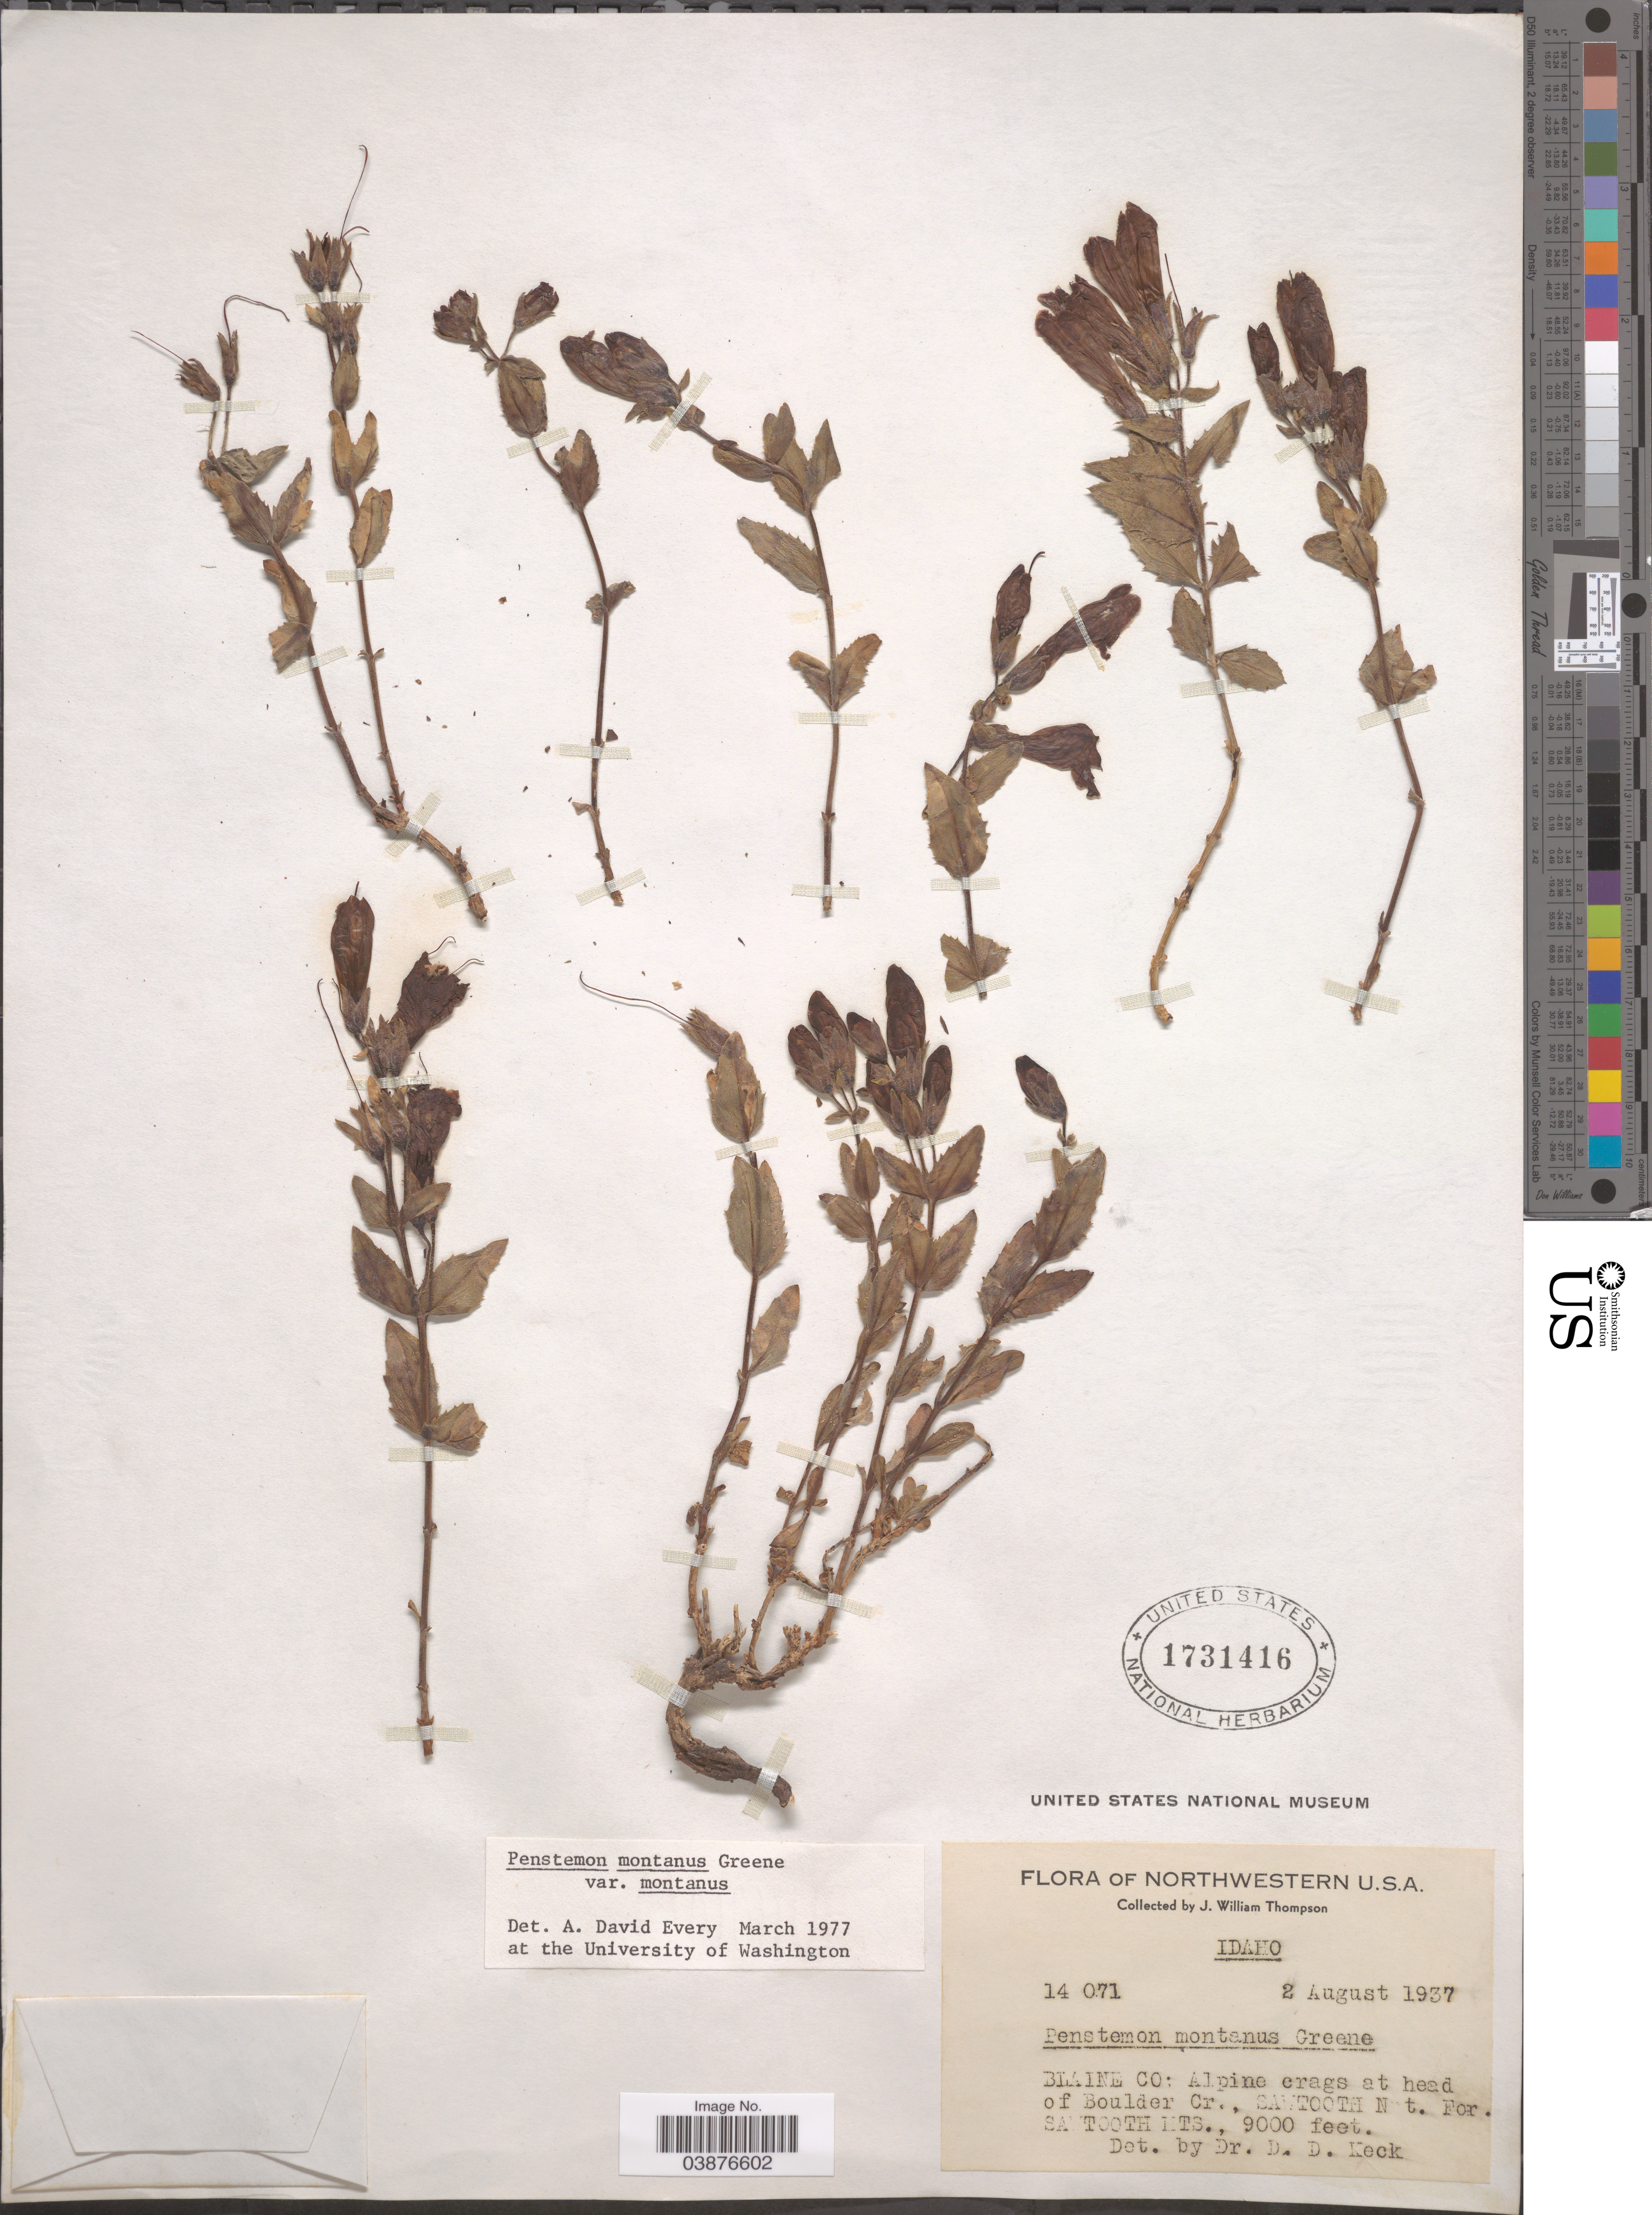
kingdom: Plantae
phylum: Tracheophyta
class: Magnoliopsida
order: Lamiales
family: Plantaginaceae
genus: Penstemon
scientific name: Penstemon montanus var. montanus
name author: Greene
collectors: J. W. Thompson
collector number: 14071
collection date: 1937-08-02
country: United States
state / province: Idaho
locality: Blaine Co: Alpine crags at head of Boulder Cr., Sawtooth Nat. For. Sawtooth Mts.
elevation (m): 2743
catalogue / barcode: US 1731416